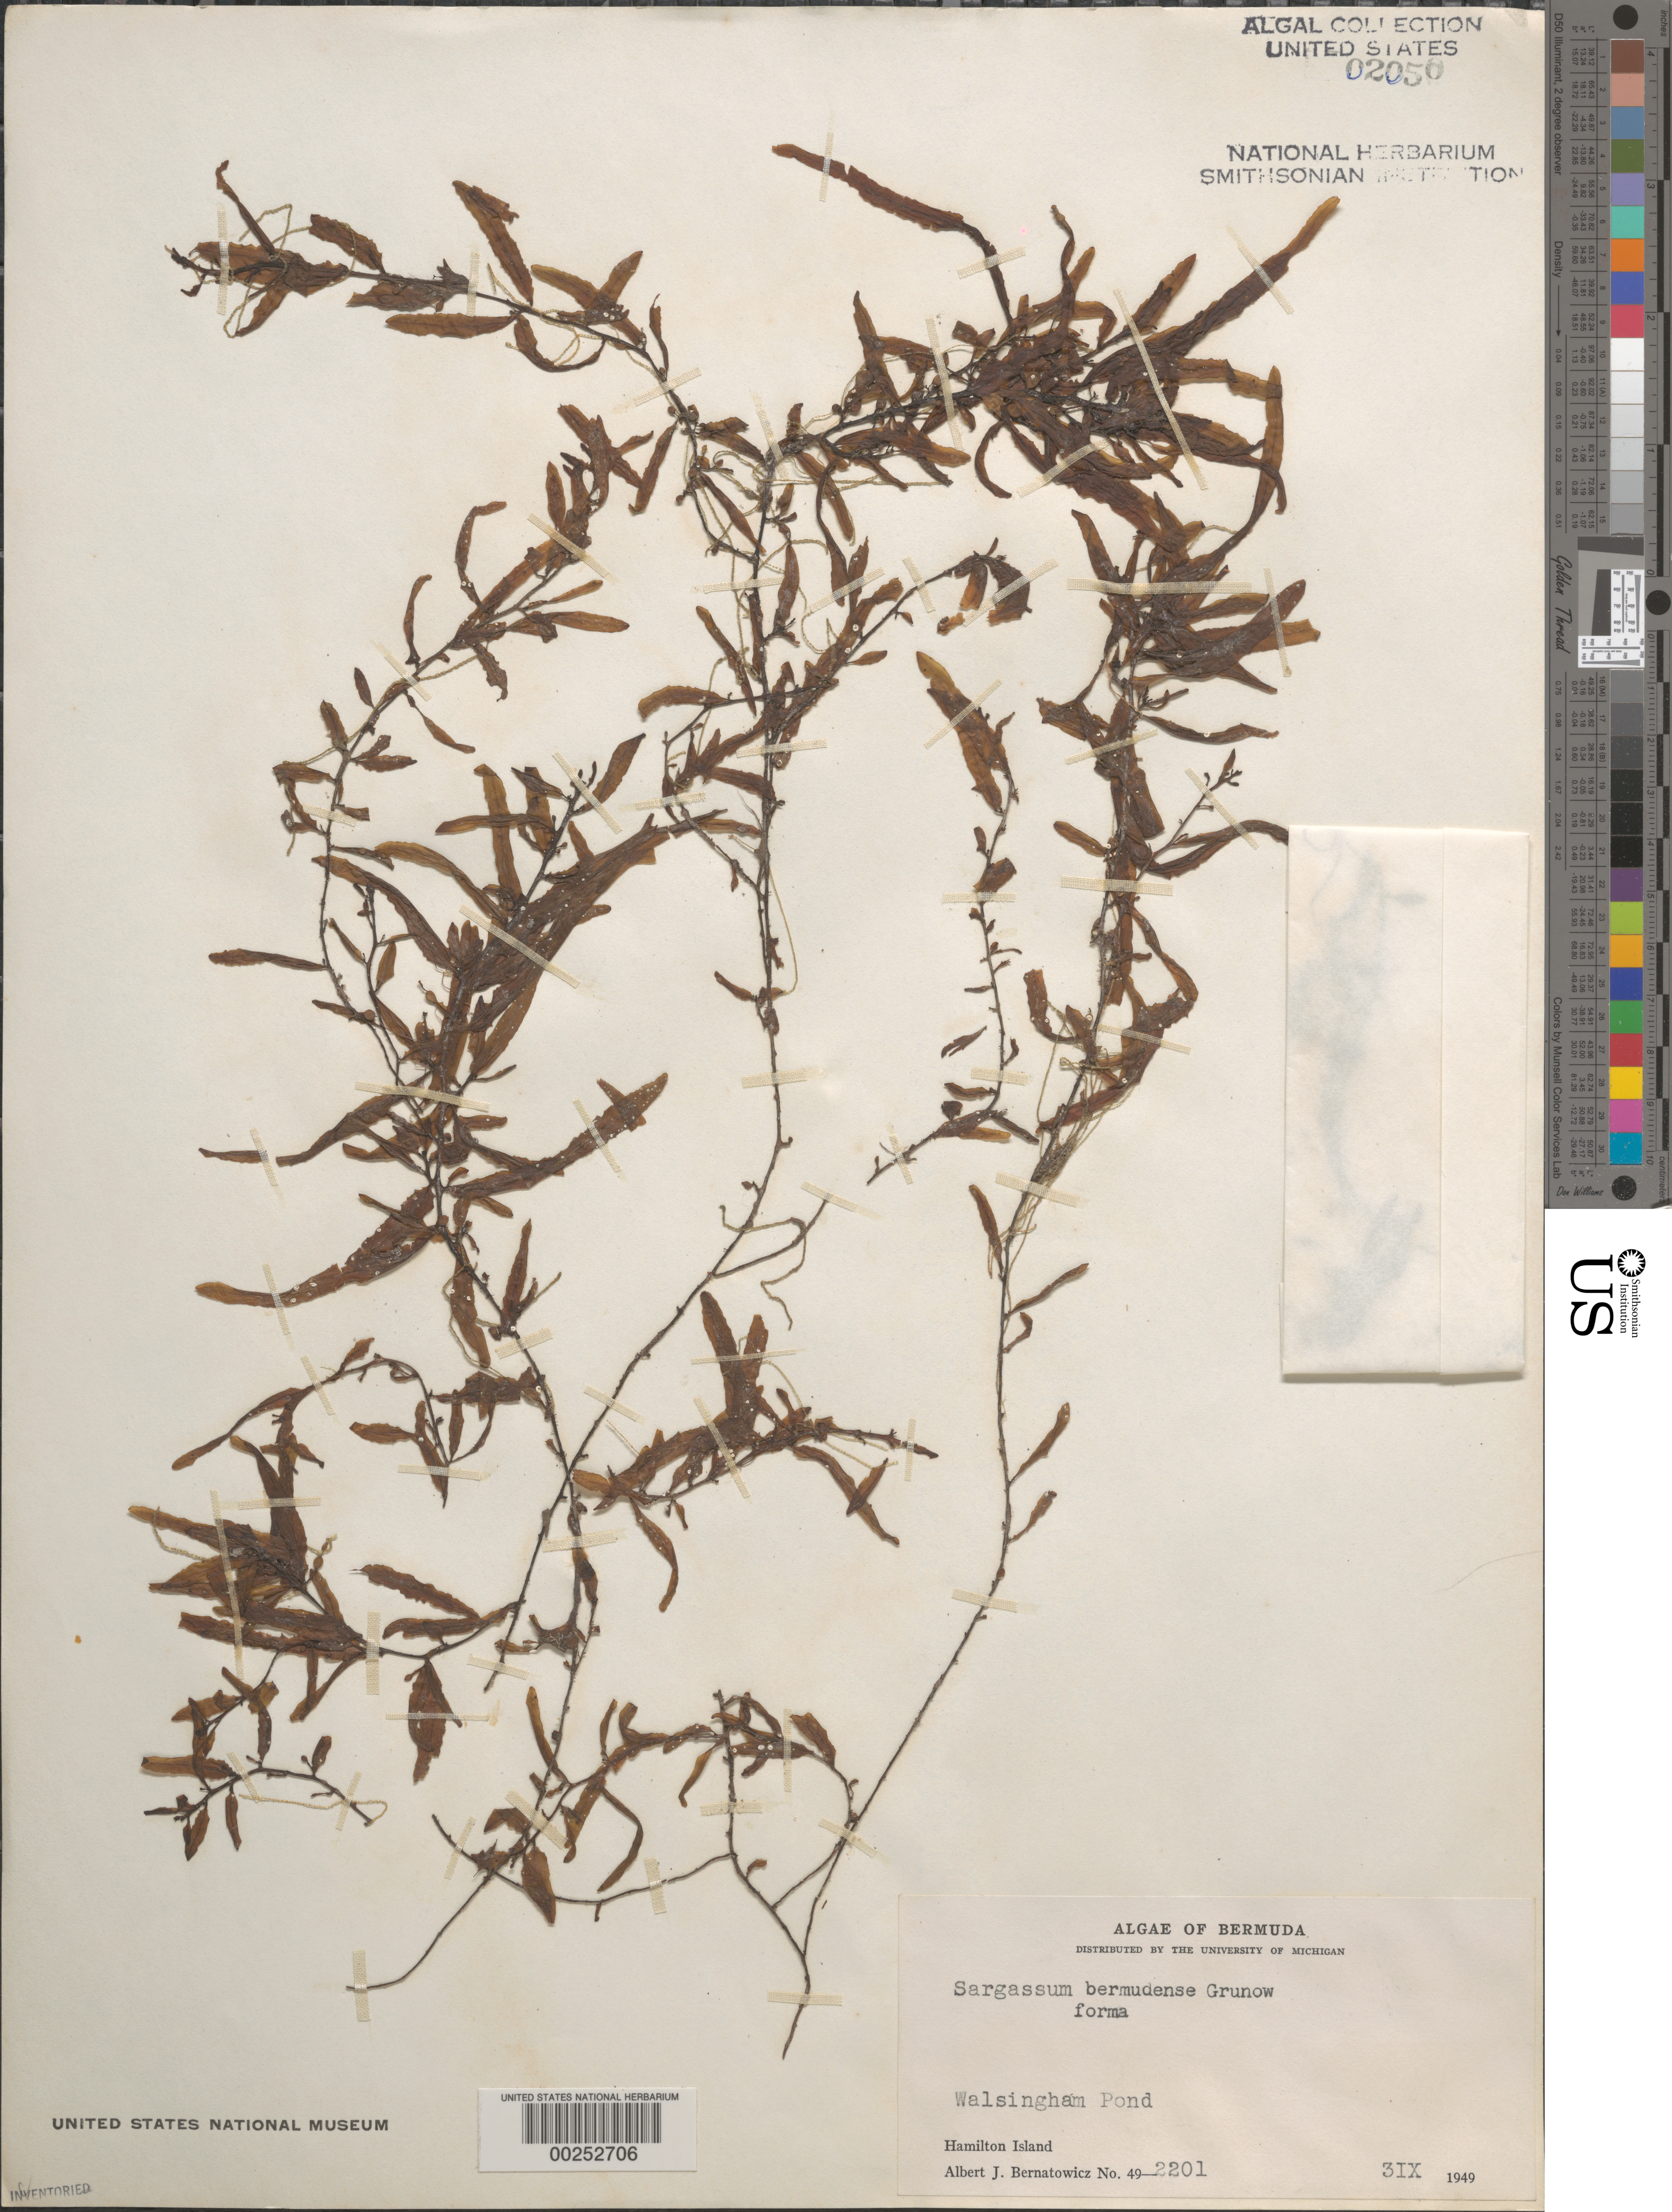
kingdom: Chromista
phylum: Ochrophyta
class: Phaeophyceae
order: Fucales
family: Sargassaceae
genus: Sargassum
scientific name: Sargassum bermudense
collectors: A. Bernatowicz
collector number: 49-2201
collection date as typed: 03 Sep 1949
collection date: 1949-09-03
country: Bermuda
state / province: Hamilton Parish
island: Bermuda Island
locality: Walsingham Pond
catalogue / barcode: US 2050